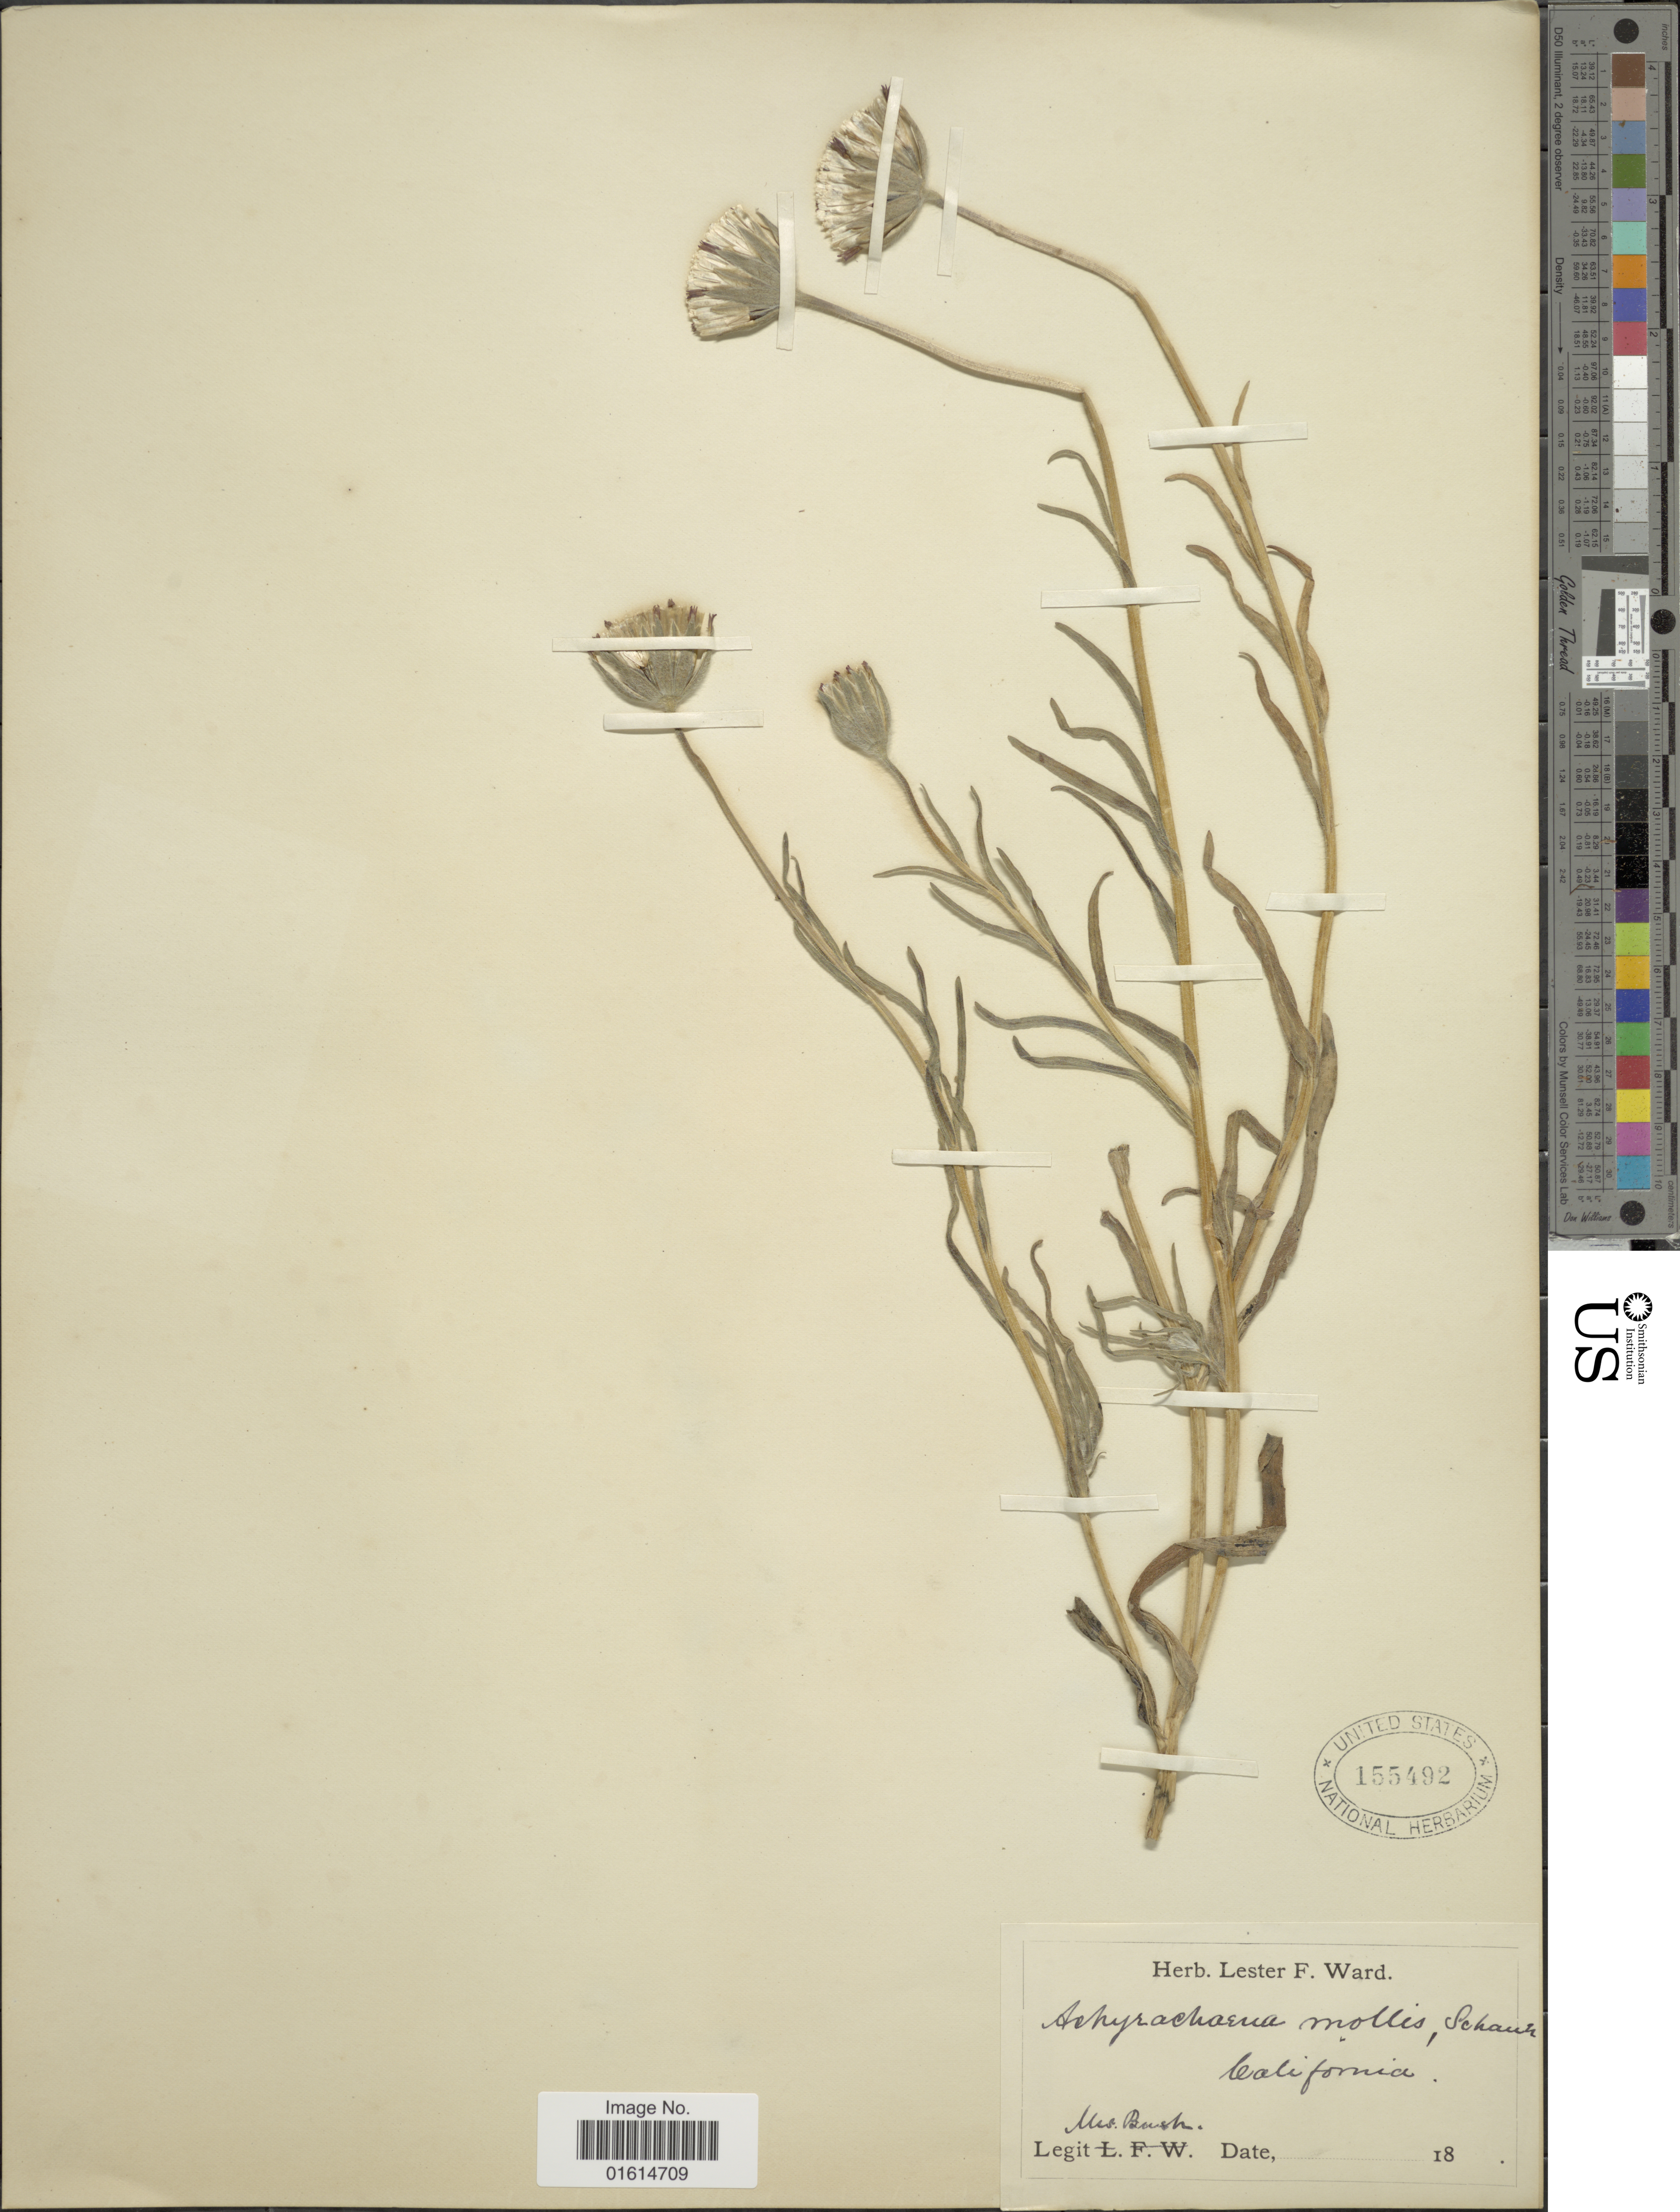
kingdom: Plantae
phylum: Tracheophyta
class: Magnoliopsida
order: Asterales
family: Asteraceae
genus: Achyrachaena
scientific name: Achyrachaena mollis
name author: Schauer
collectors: -- Bush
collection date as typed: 18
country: United States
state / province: California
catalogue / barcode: US 155492